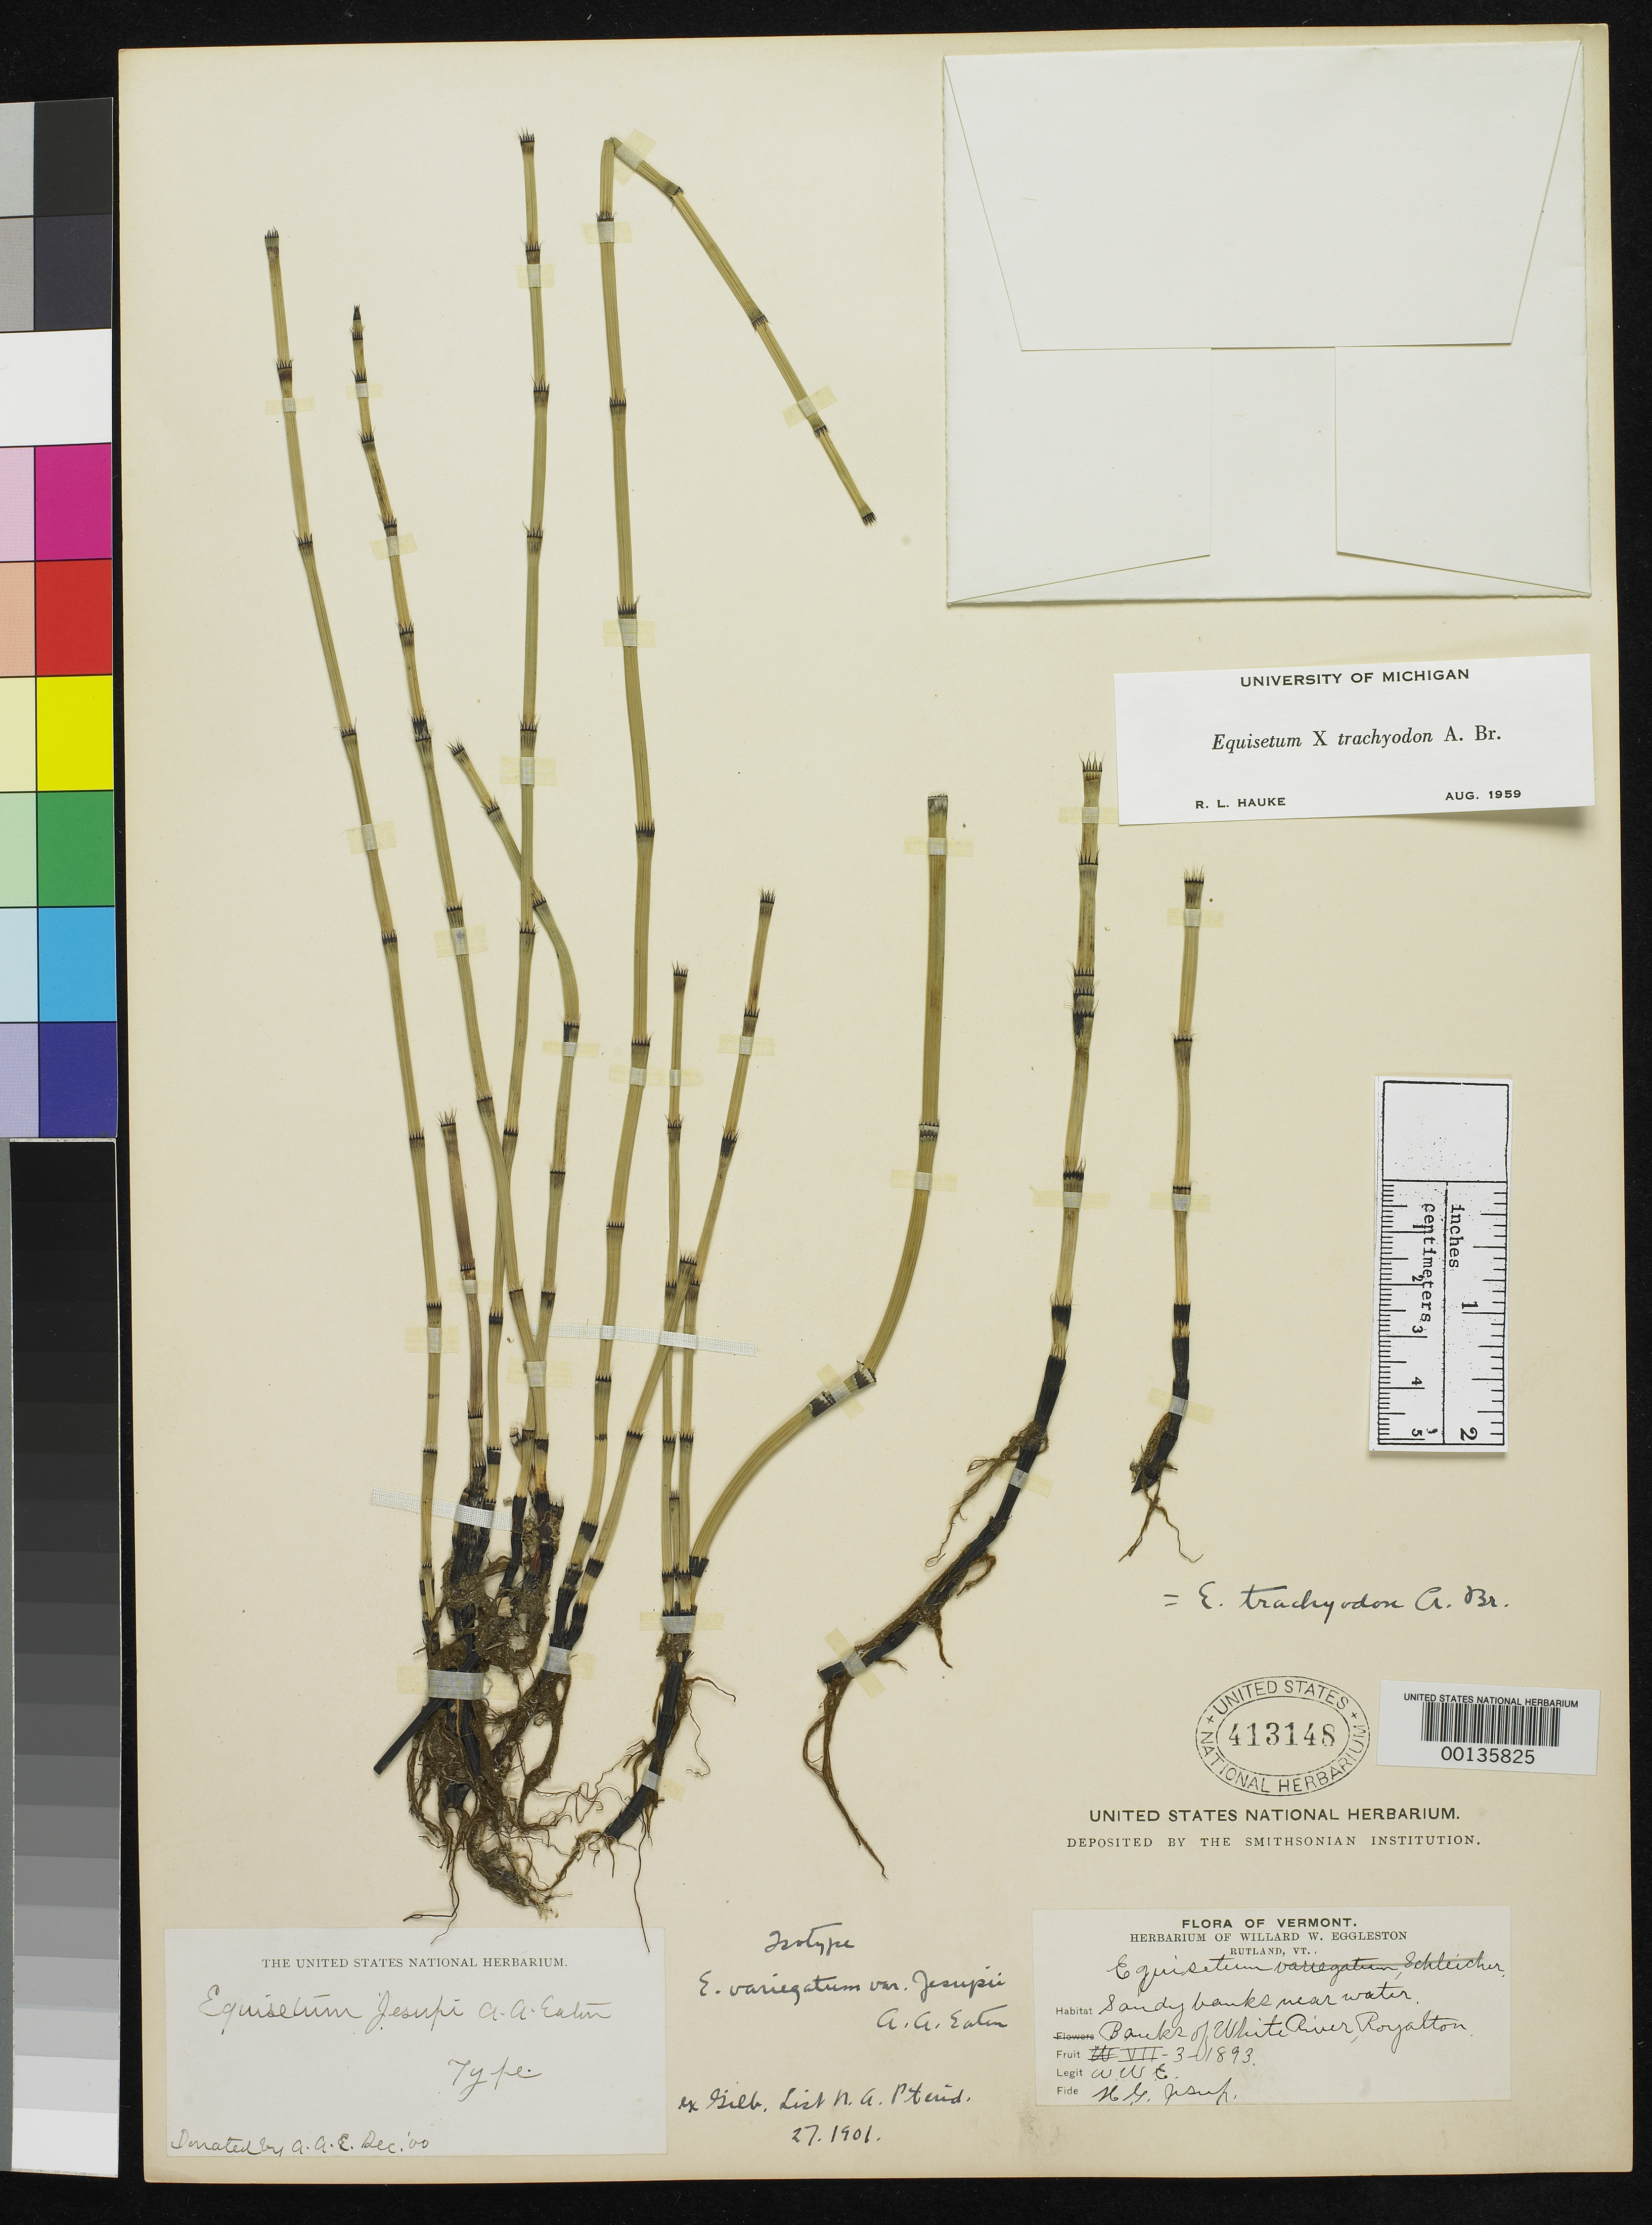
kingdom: Plantae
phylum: Tracheophyta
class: Polypodiopsida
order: Equisetales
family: Equisetaceae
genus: Equisetum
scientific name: Equisetum variegatum var. jesupii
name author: A.A. Eaton ex Gilbert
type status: Type Collection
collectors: W. W. Eggleston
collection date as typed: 03 Jul 1893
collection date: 1893-07-03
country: United States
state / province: Vermont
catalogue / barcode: US 413148